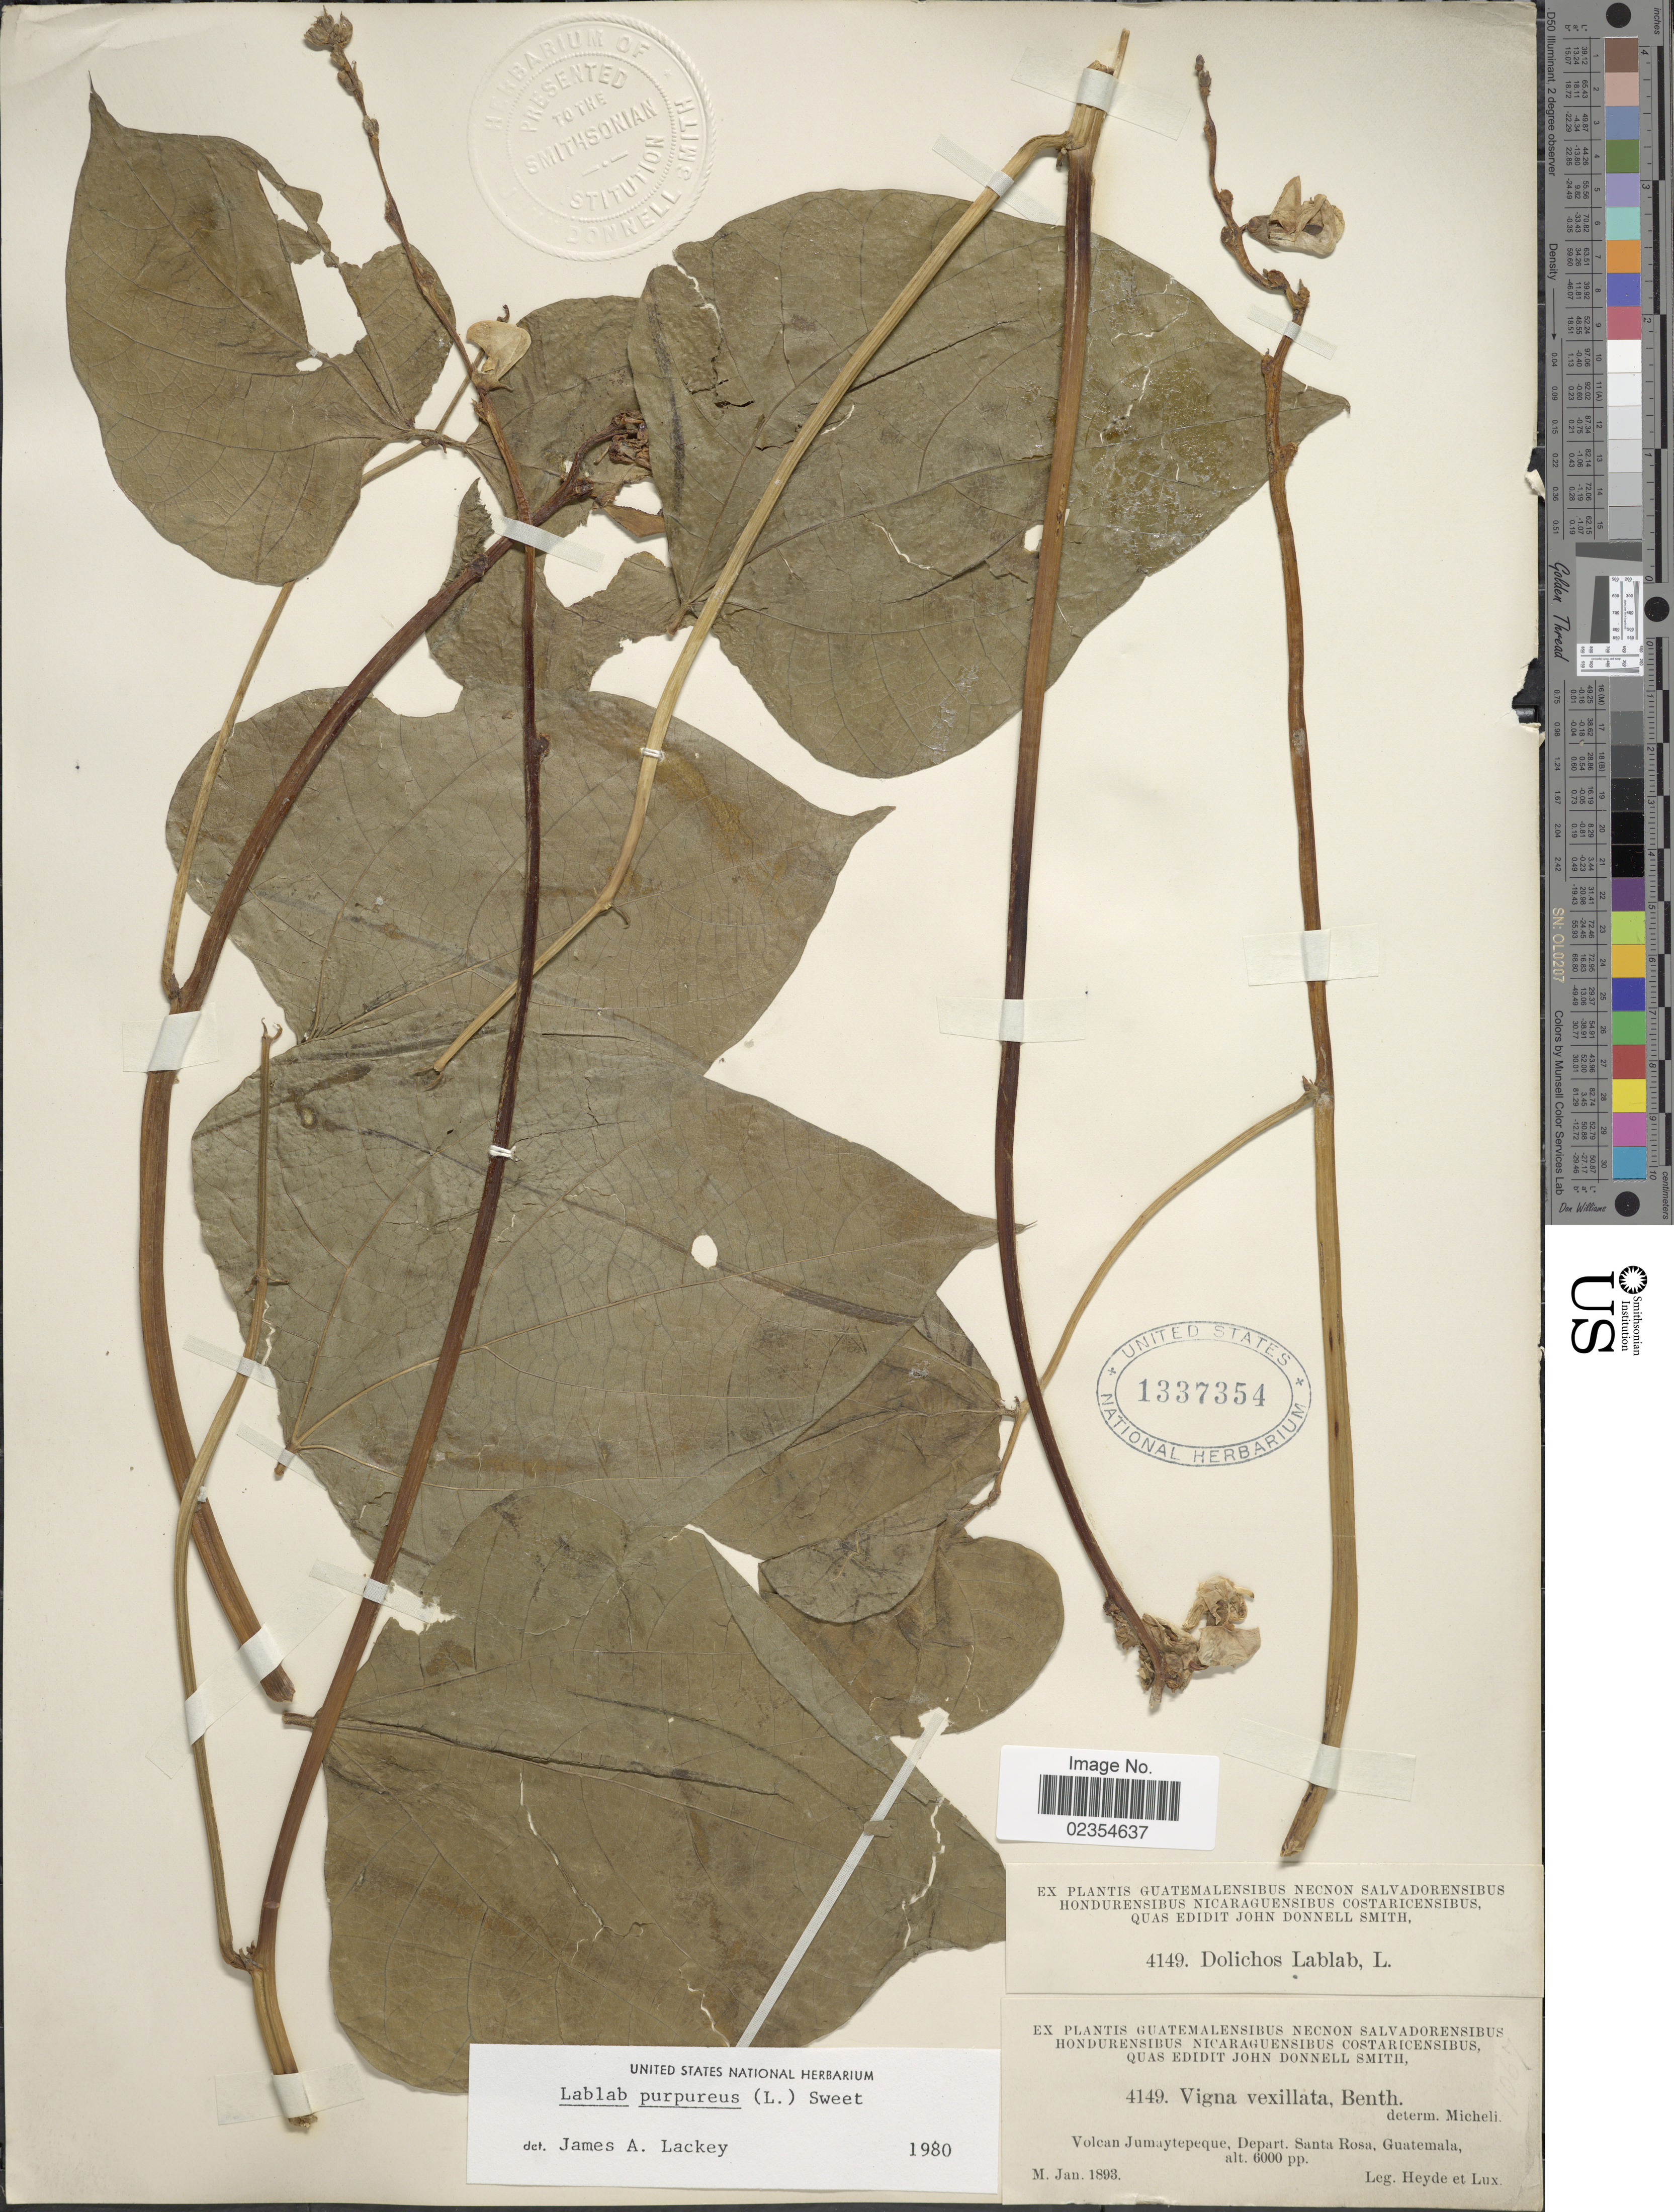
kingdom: Plantae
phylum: Tracheophyta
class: Magnoliopsida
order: Fabales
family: Fabaceae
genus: Lablab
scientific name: Lablab purpureus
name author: (L.) Sweet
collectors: Heyde & Lux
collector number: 4149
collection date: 1893-01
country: Guatemala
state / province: Santa Rosa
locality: Volcan Jumaytepeque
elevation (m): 1829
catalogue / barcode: US 1337354